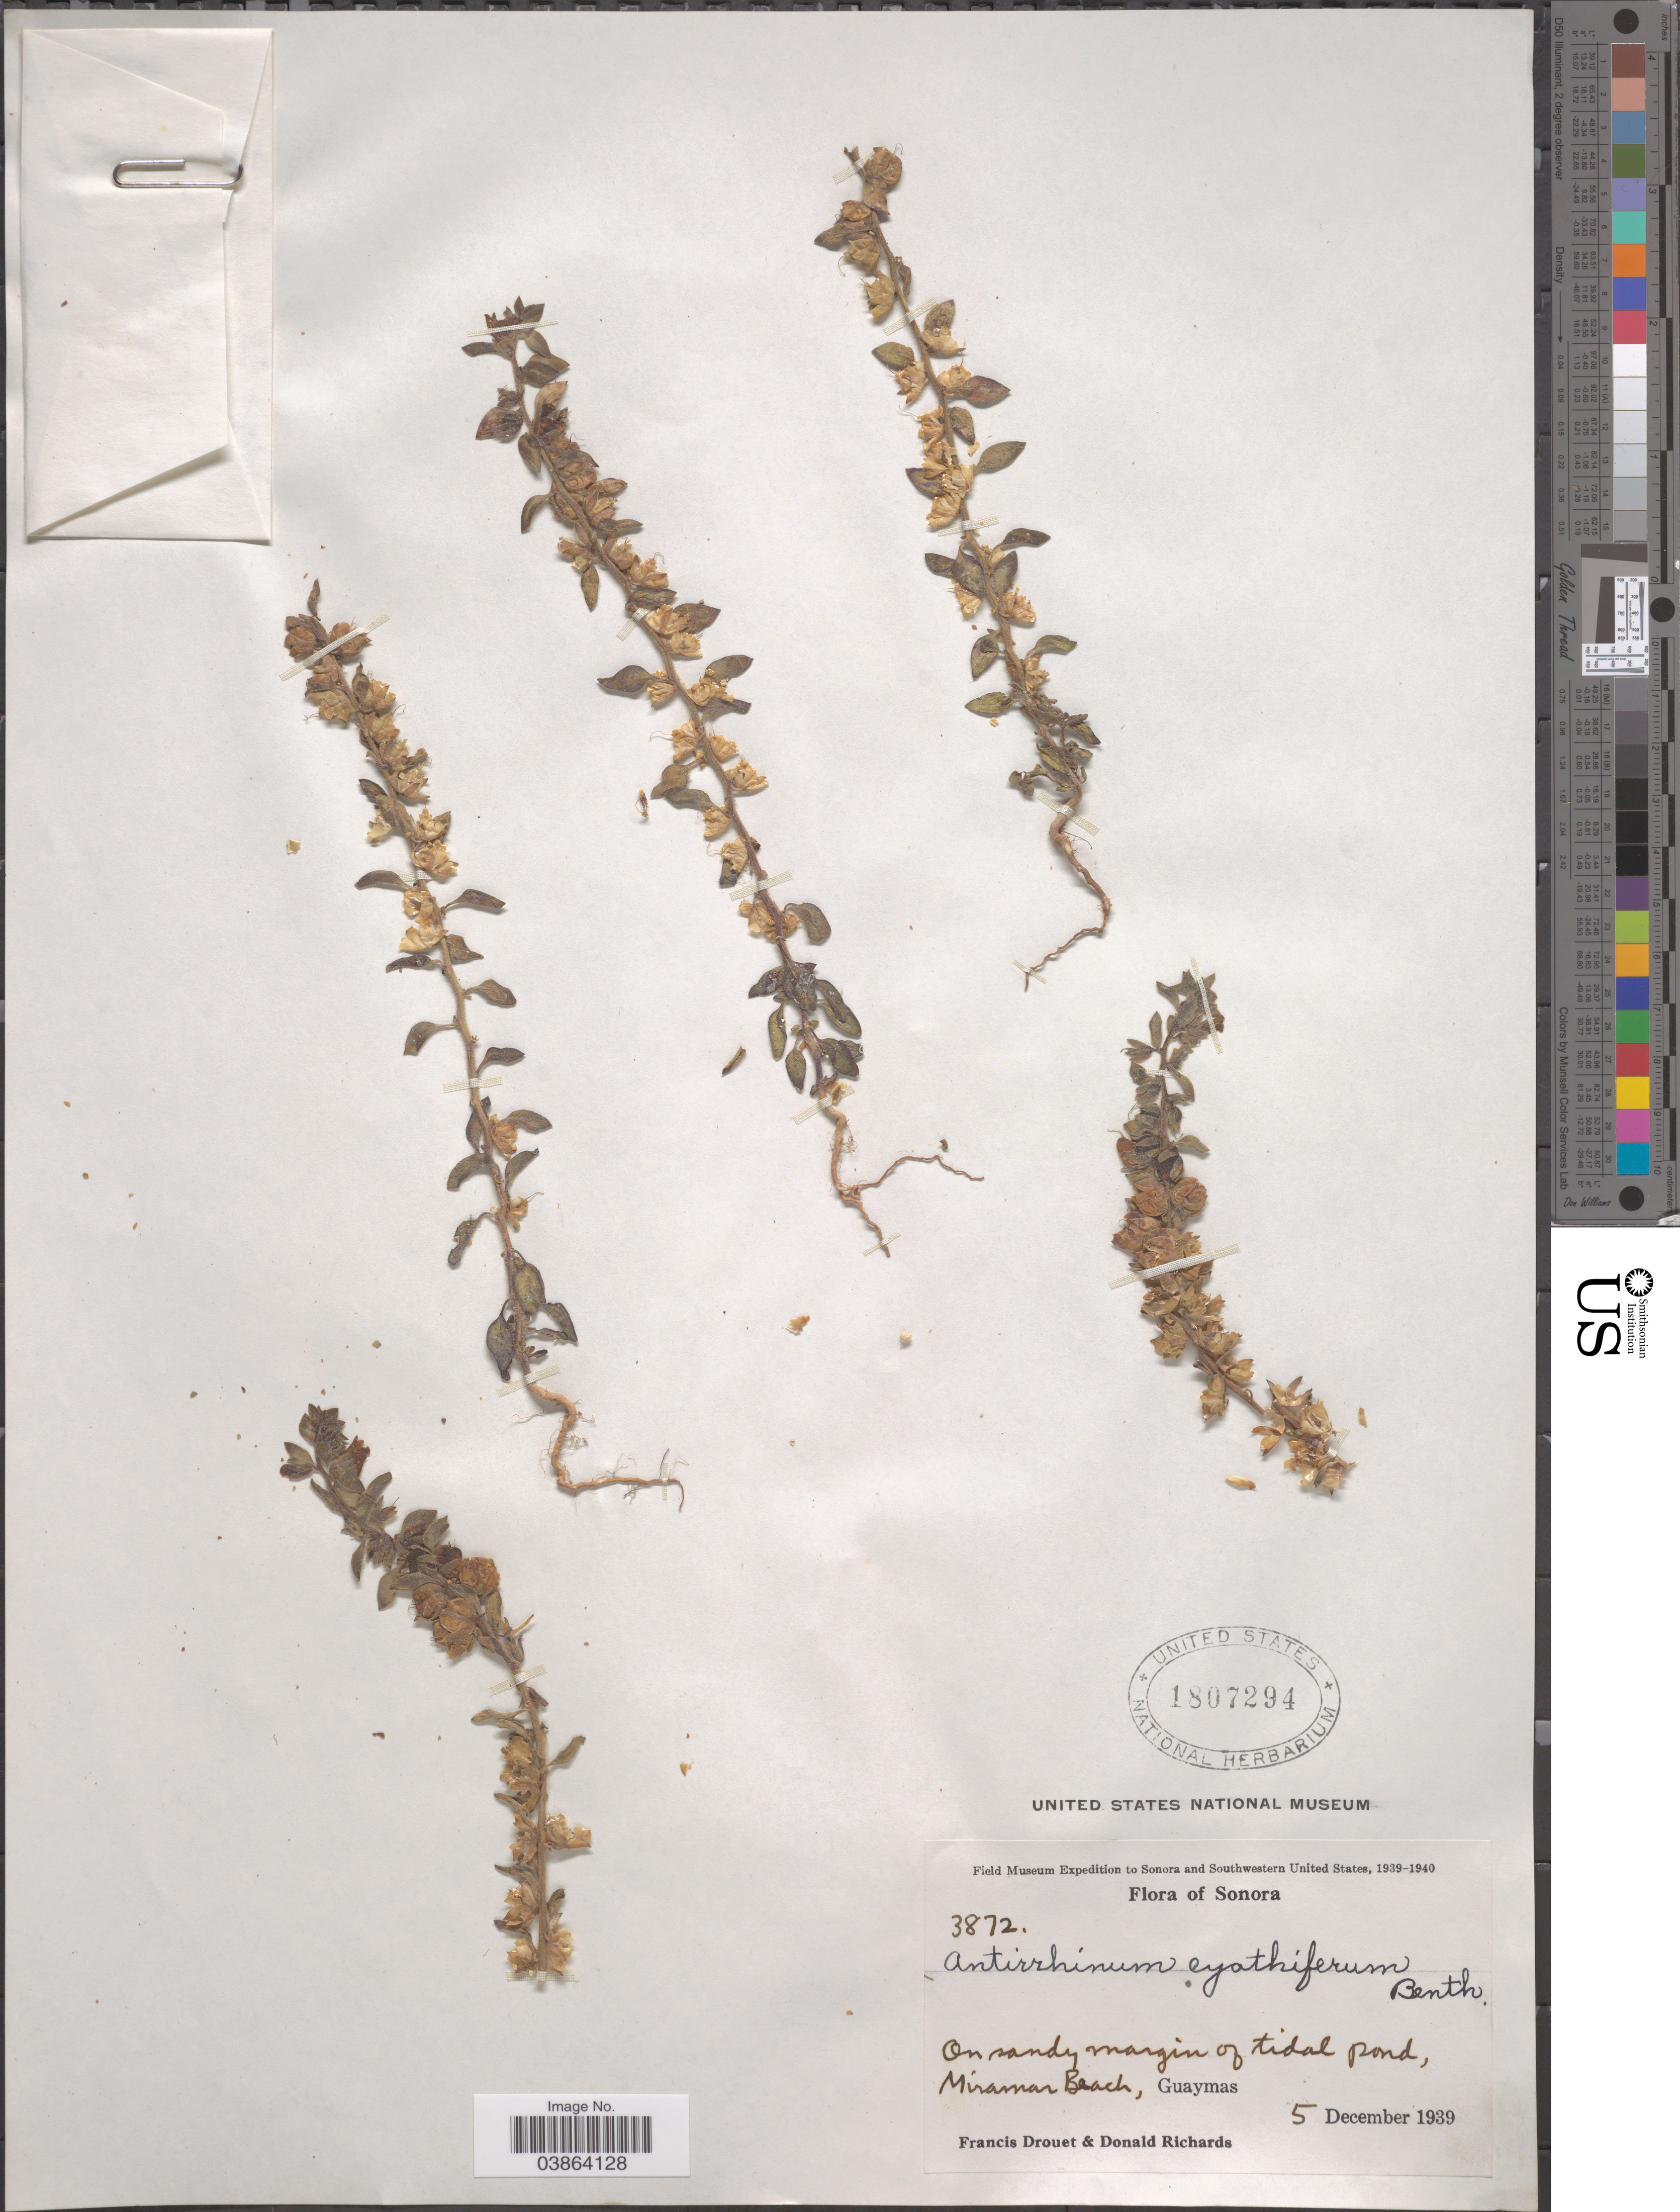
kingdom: Plantae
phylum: Tracheophyta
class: Magnoliopsida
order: Lamiales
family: Plantaginaceae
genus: Pseudorontium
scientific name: Pseudorontium cyathiferum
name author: (Benth.) Rothm.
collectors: F. E. Drouet & D. Richards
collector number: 3872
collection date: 1939-12-05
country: Mexico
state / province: Sonora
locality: Miramar Beach, Guaymas.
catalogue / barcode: US 1807294